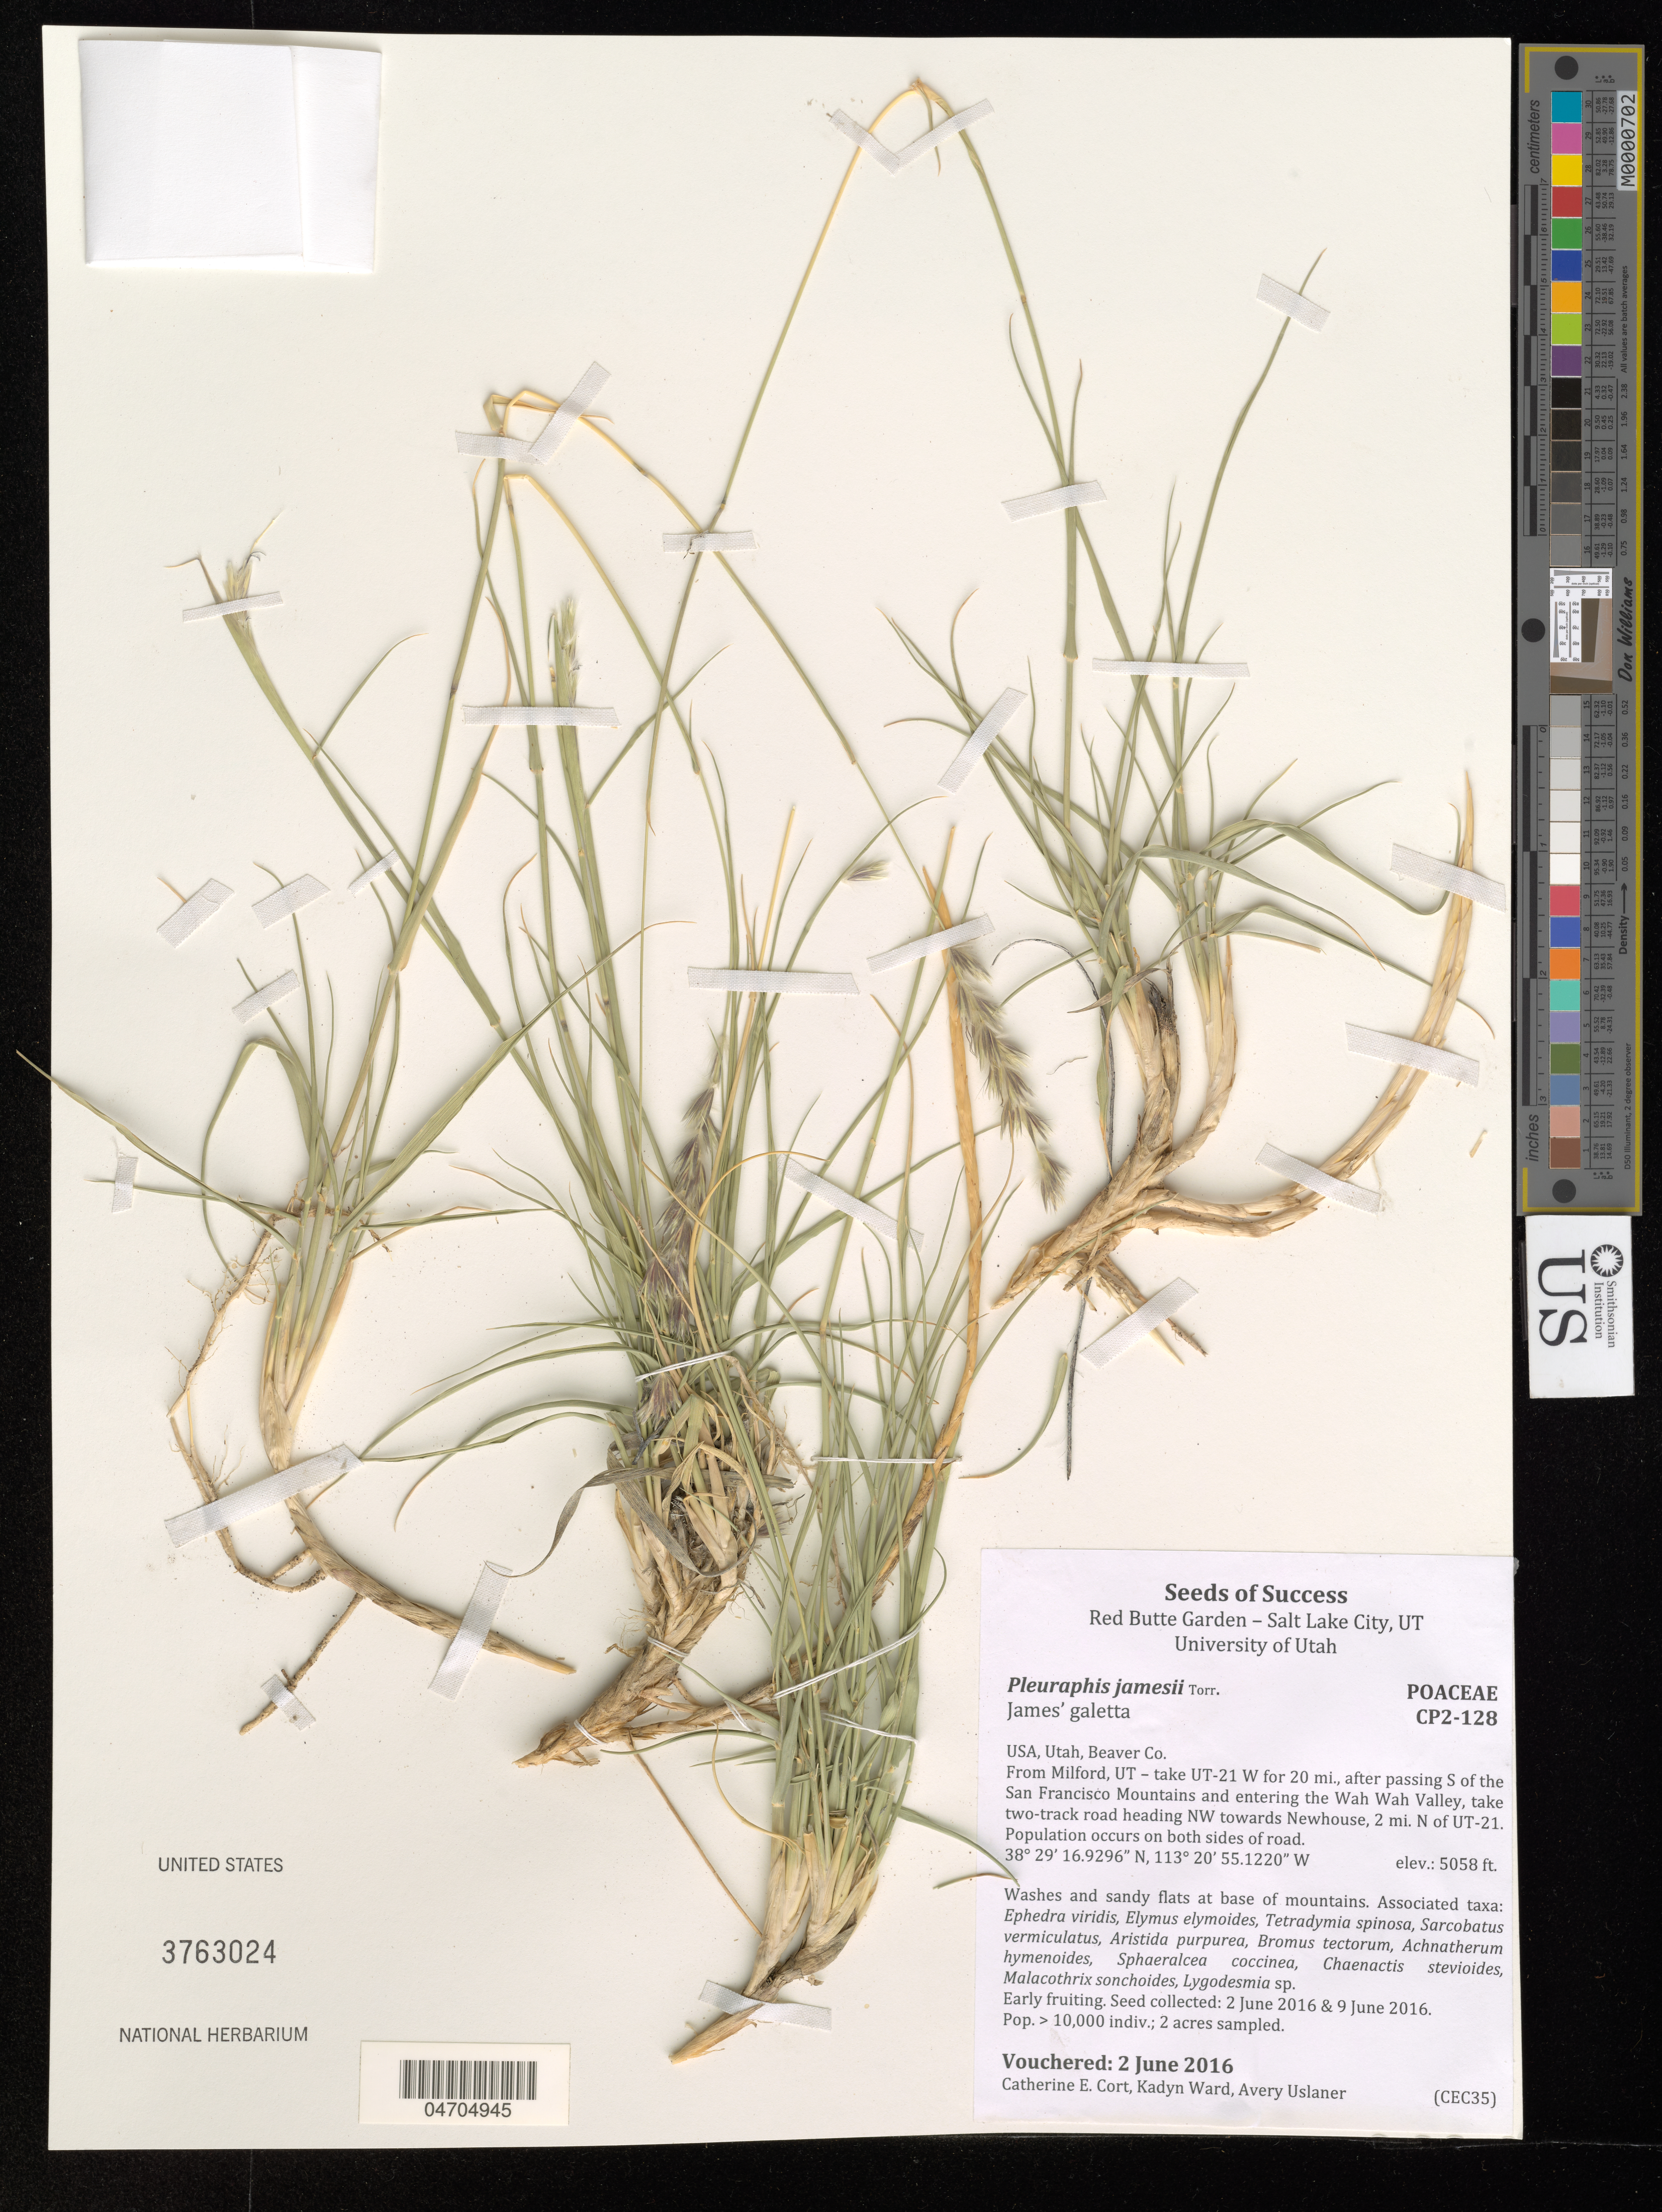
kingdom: Plantae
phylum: Tracheophyta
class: Liliopsida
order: Poales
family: Poaceae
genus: Pleuraphis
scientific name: Pleuraphis jamesii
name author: Torr.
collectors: C. Cort, K. Ward & A. Uslaner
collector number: CP2-128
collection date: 2016-06-02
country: United States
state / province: Utah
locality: Beaver Co. From Milford, UT - take UT-21 W for 20 mi., after passing S of the San Francisco Mountains and entering the Wah Wah Valley, take two-track road heading NW towards Newhouse, 2 mi. N of UT-21. On both sides of road.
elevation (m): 1542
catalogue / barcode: US 3763024